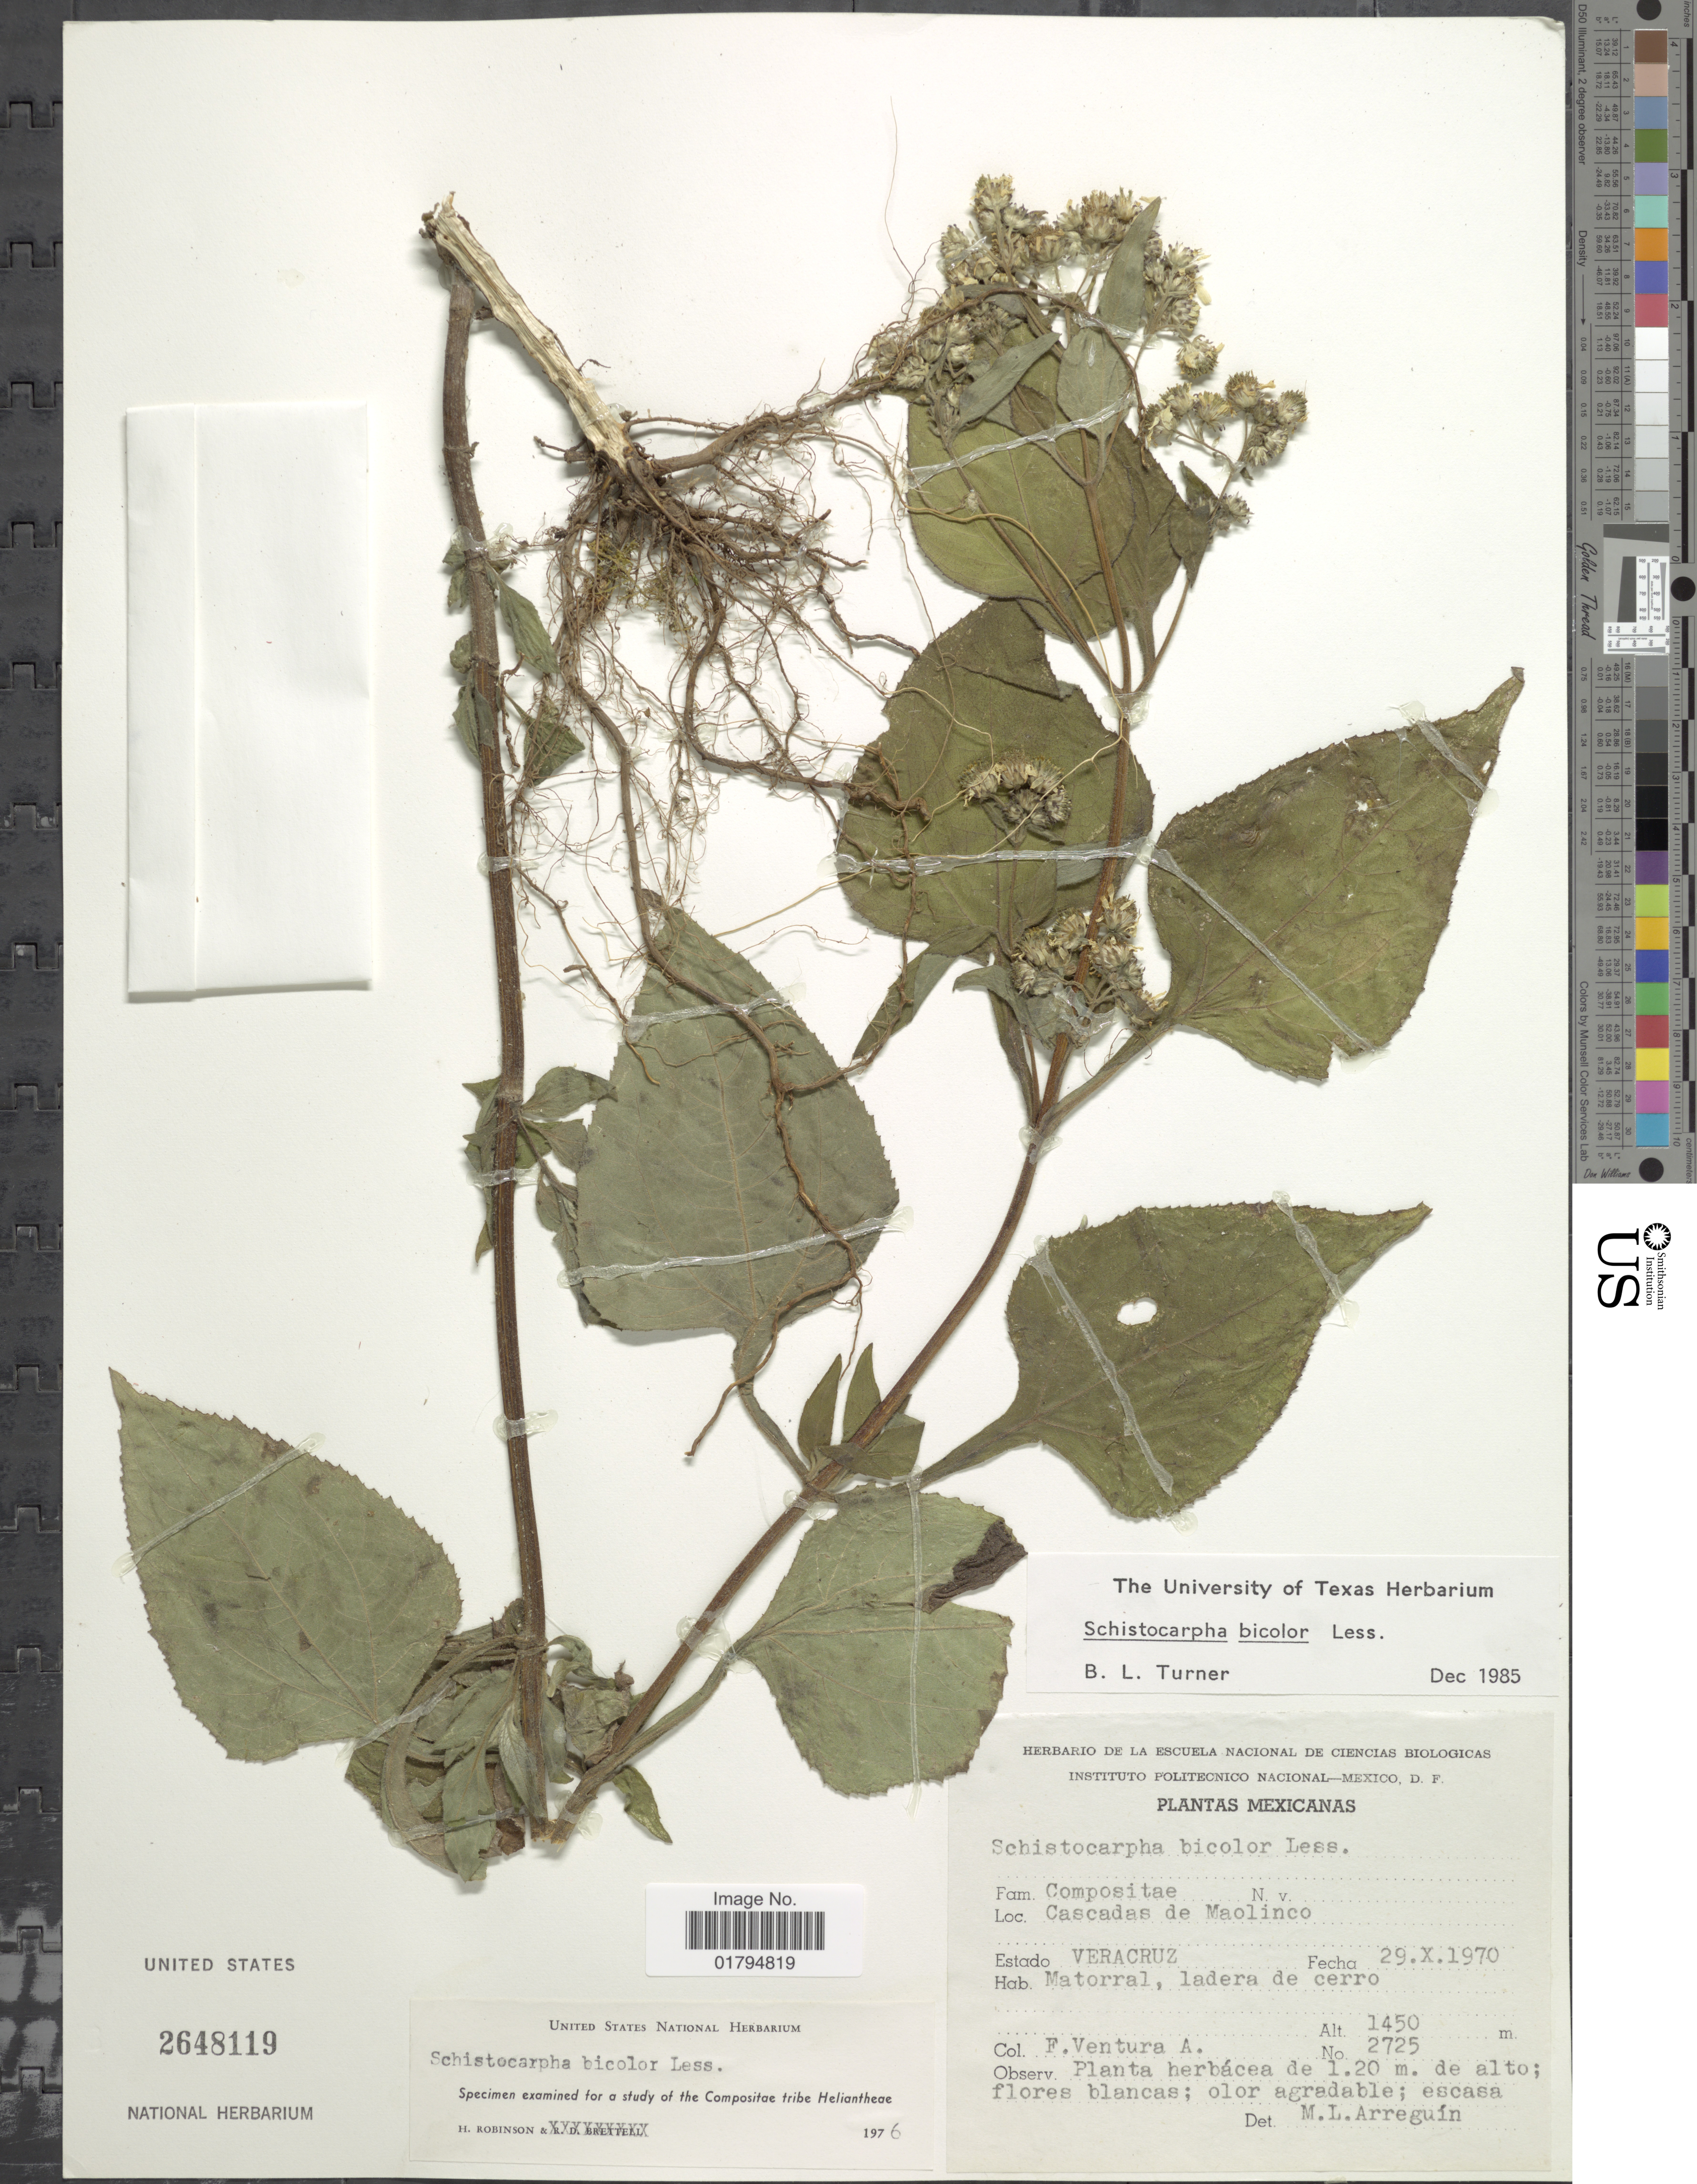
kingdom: Plantae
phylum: Tracheophyta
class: Magnoliopsida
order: Asterales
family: Asteraceae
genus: Schistocarpha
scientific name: Schistocarpha bicolor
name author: Less.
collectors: F. Ventura A.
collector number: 2725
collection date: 1970-10-29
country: Mexico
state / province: Veracruz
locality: Cascadas de Maolinco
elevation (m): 1450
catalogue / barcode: US 2648119